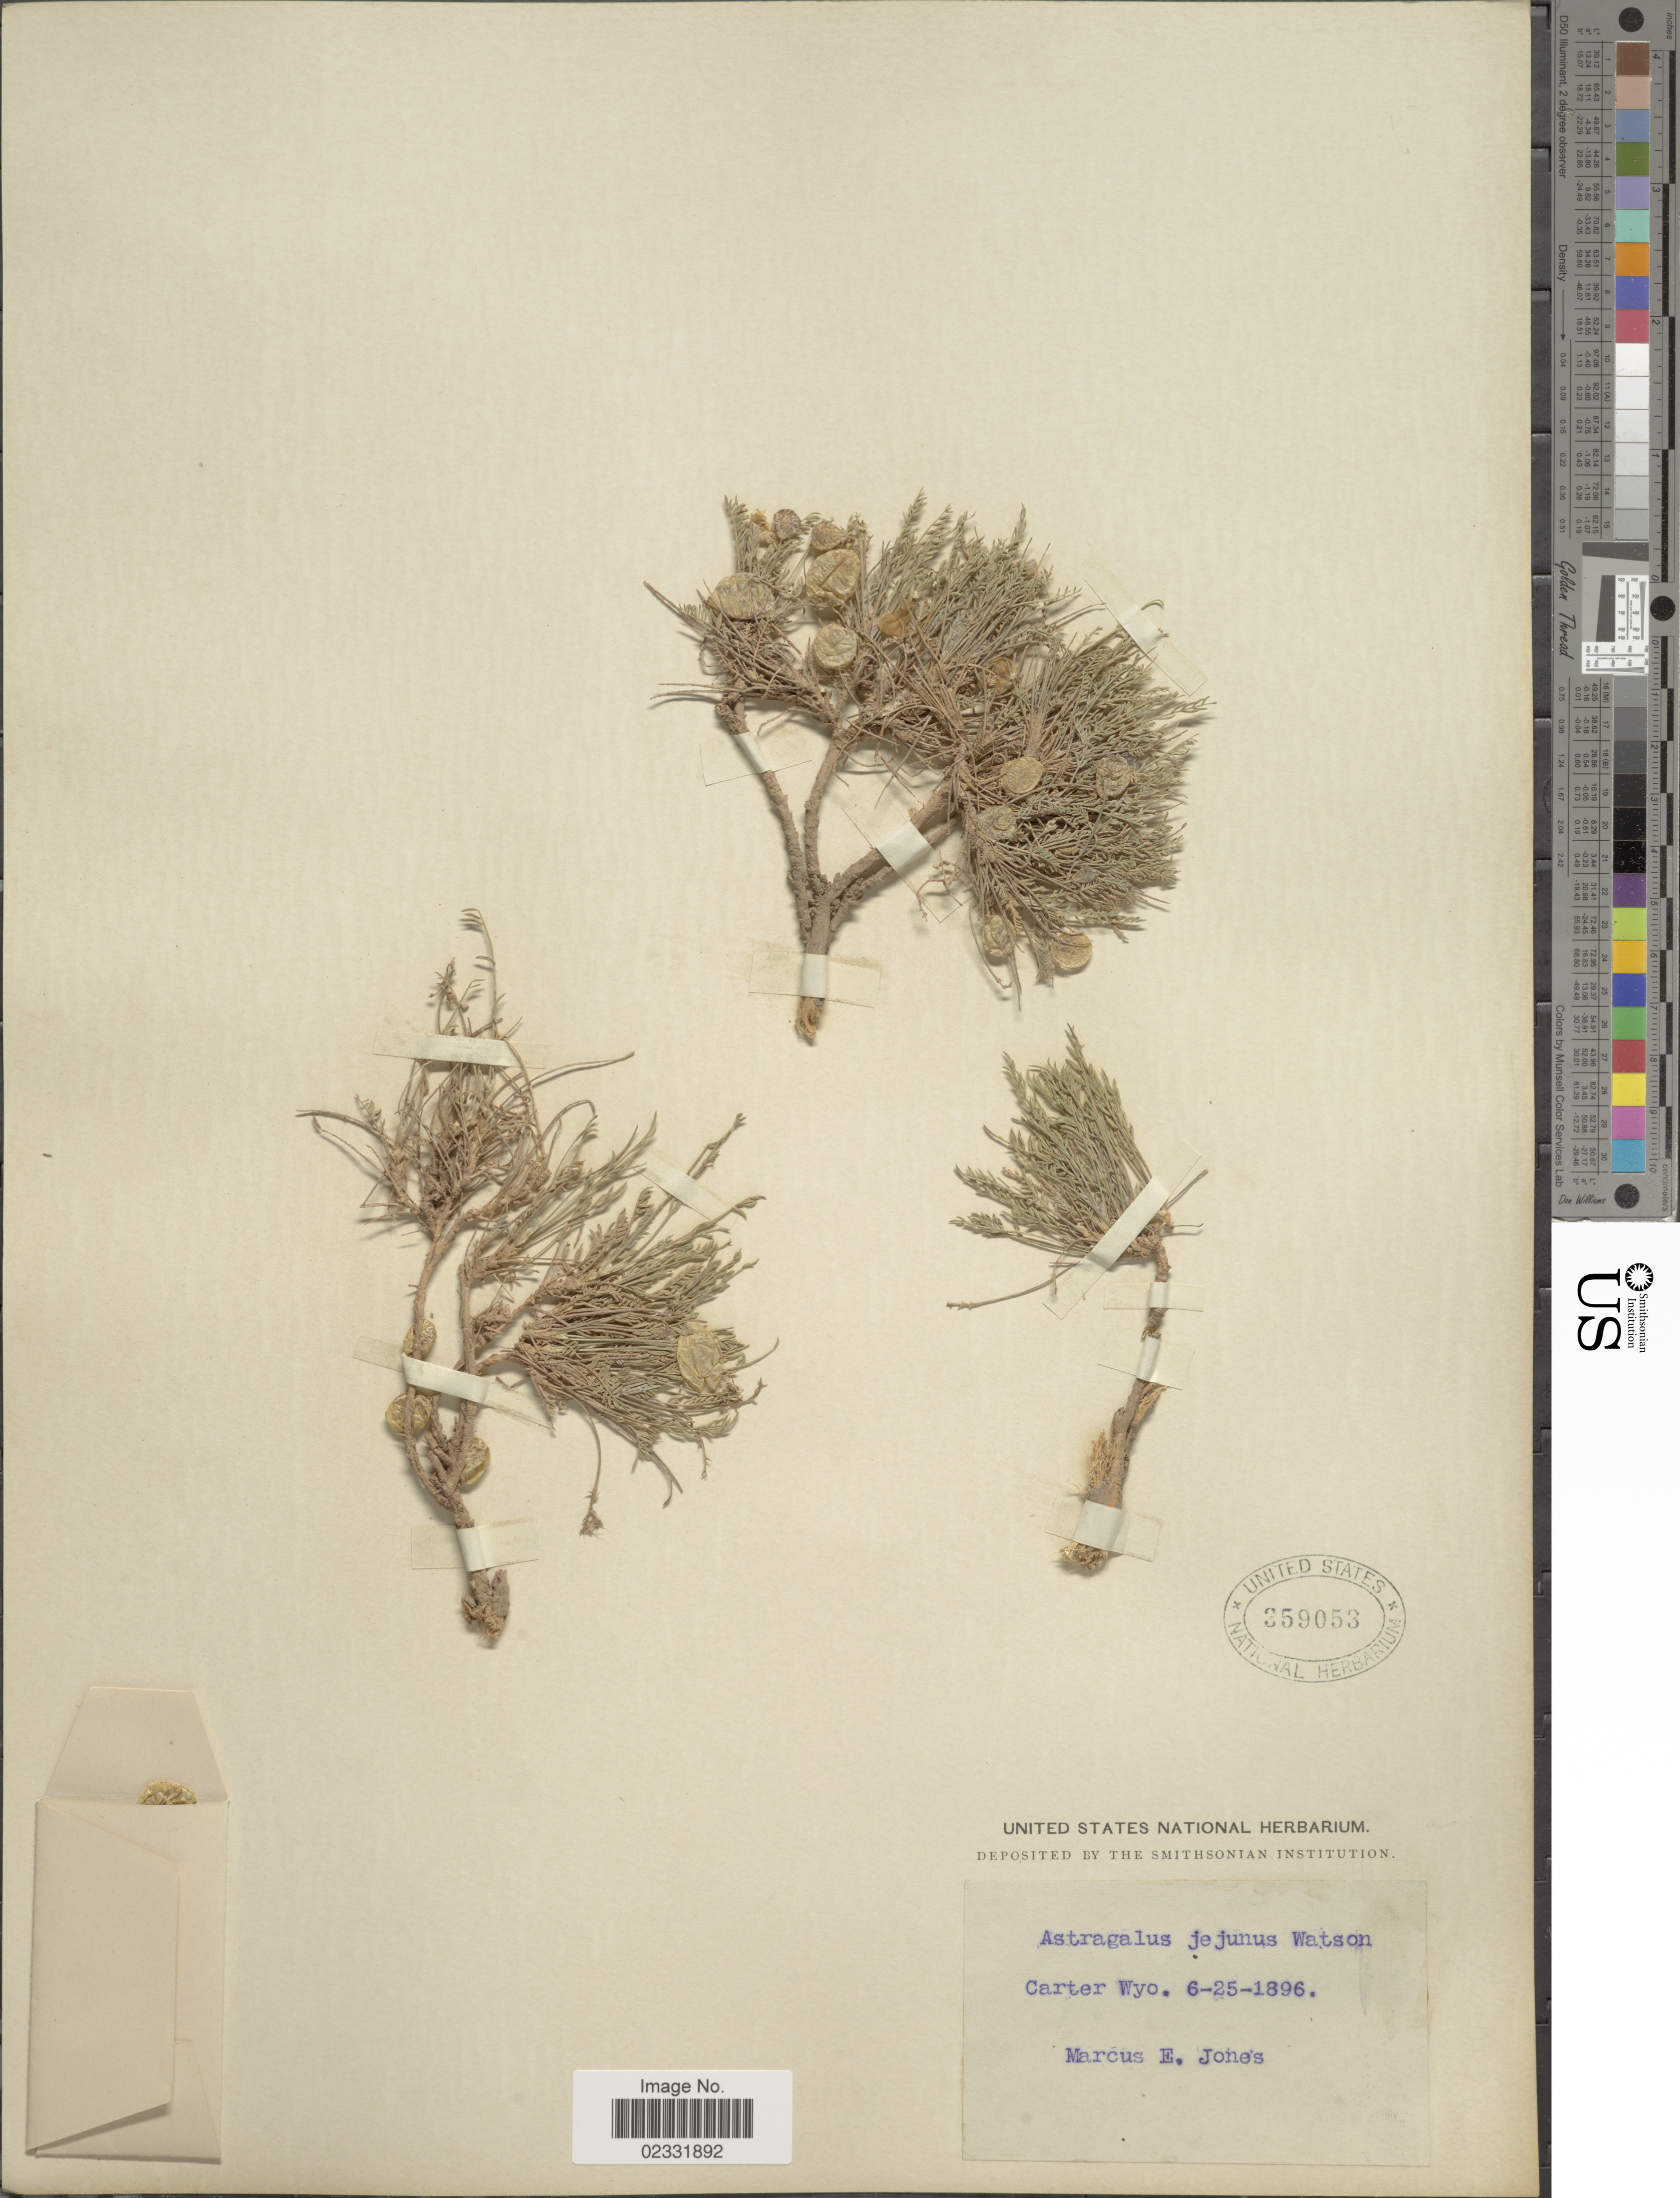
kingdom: Plantae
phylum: Tracheophyta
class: Magnoliopsida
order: Fabales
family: Fabaceae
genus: Astragalus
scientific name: Astragalus jejunus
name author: S. Watson in C. King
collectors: M. E. Jones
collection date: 1896-06-25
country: United States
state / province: Wyoming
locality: Carter Wyo.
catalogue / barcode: US 359053